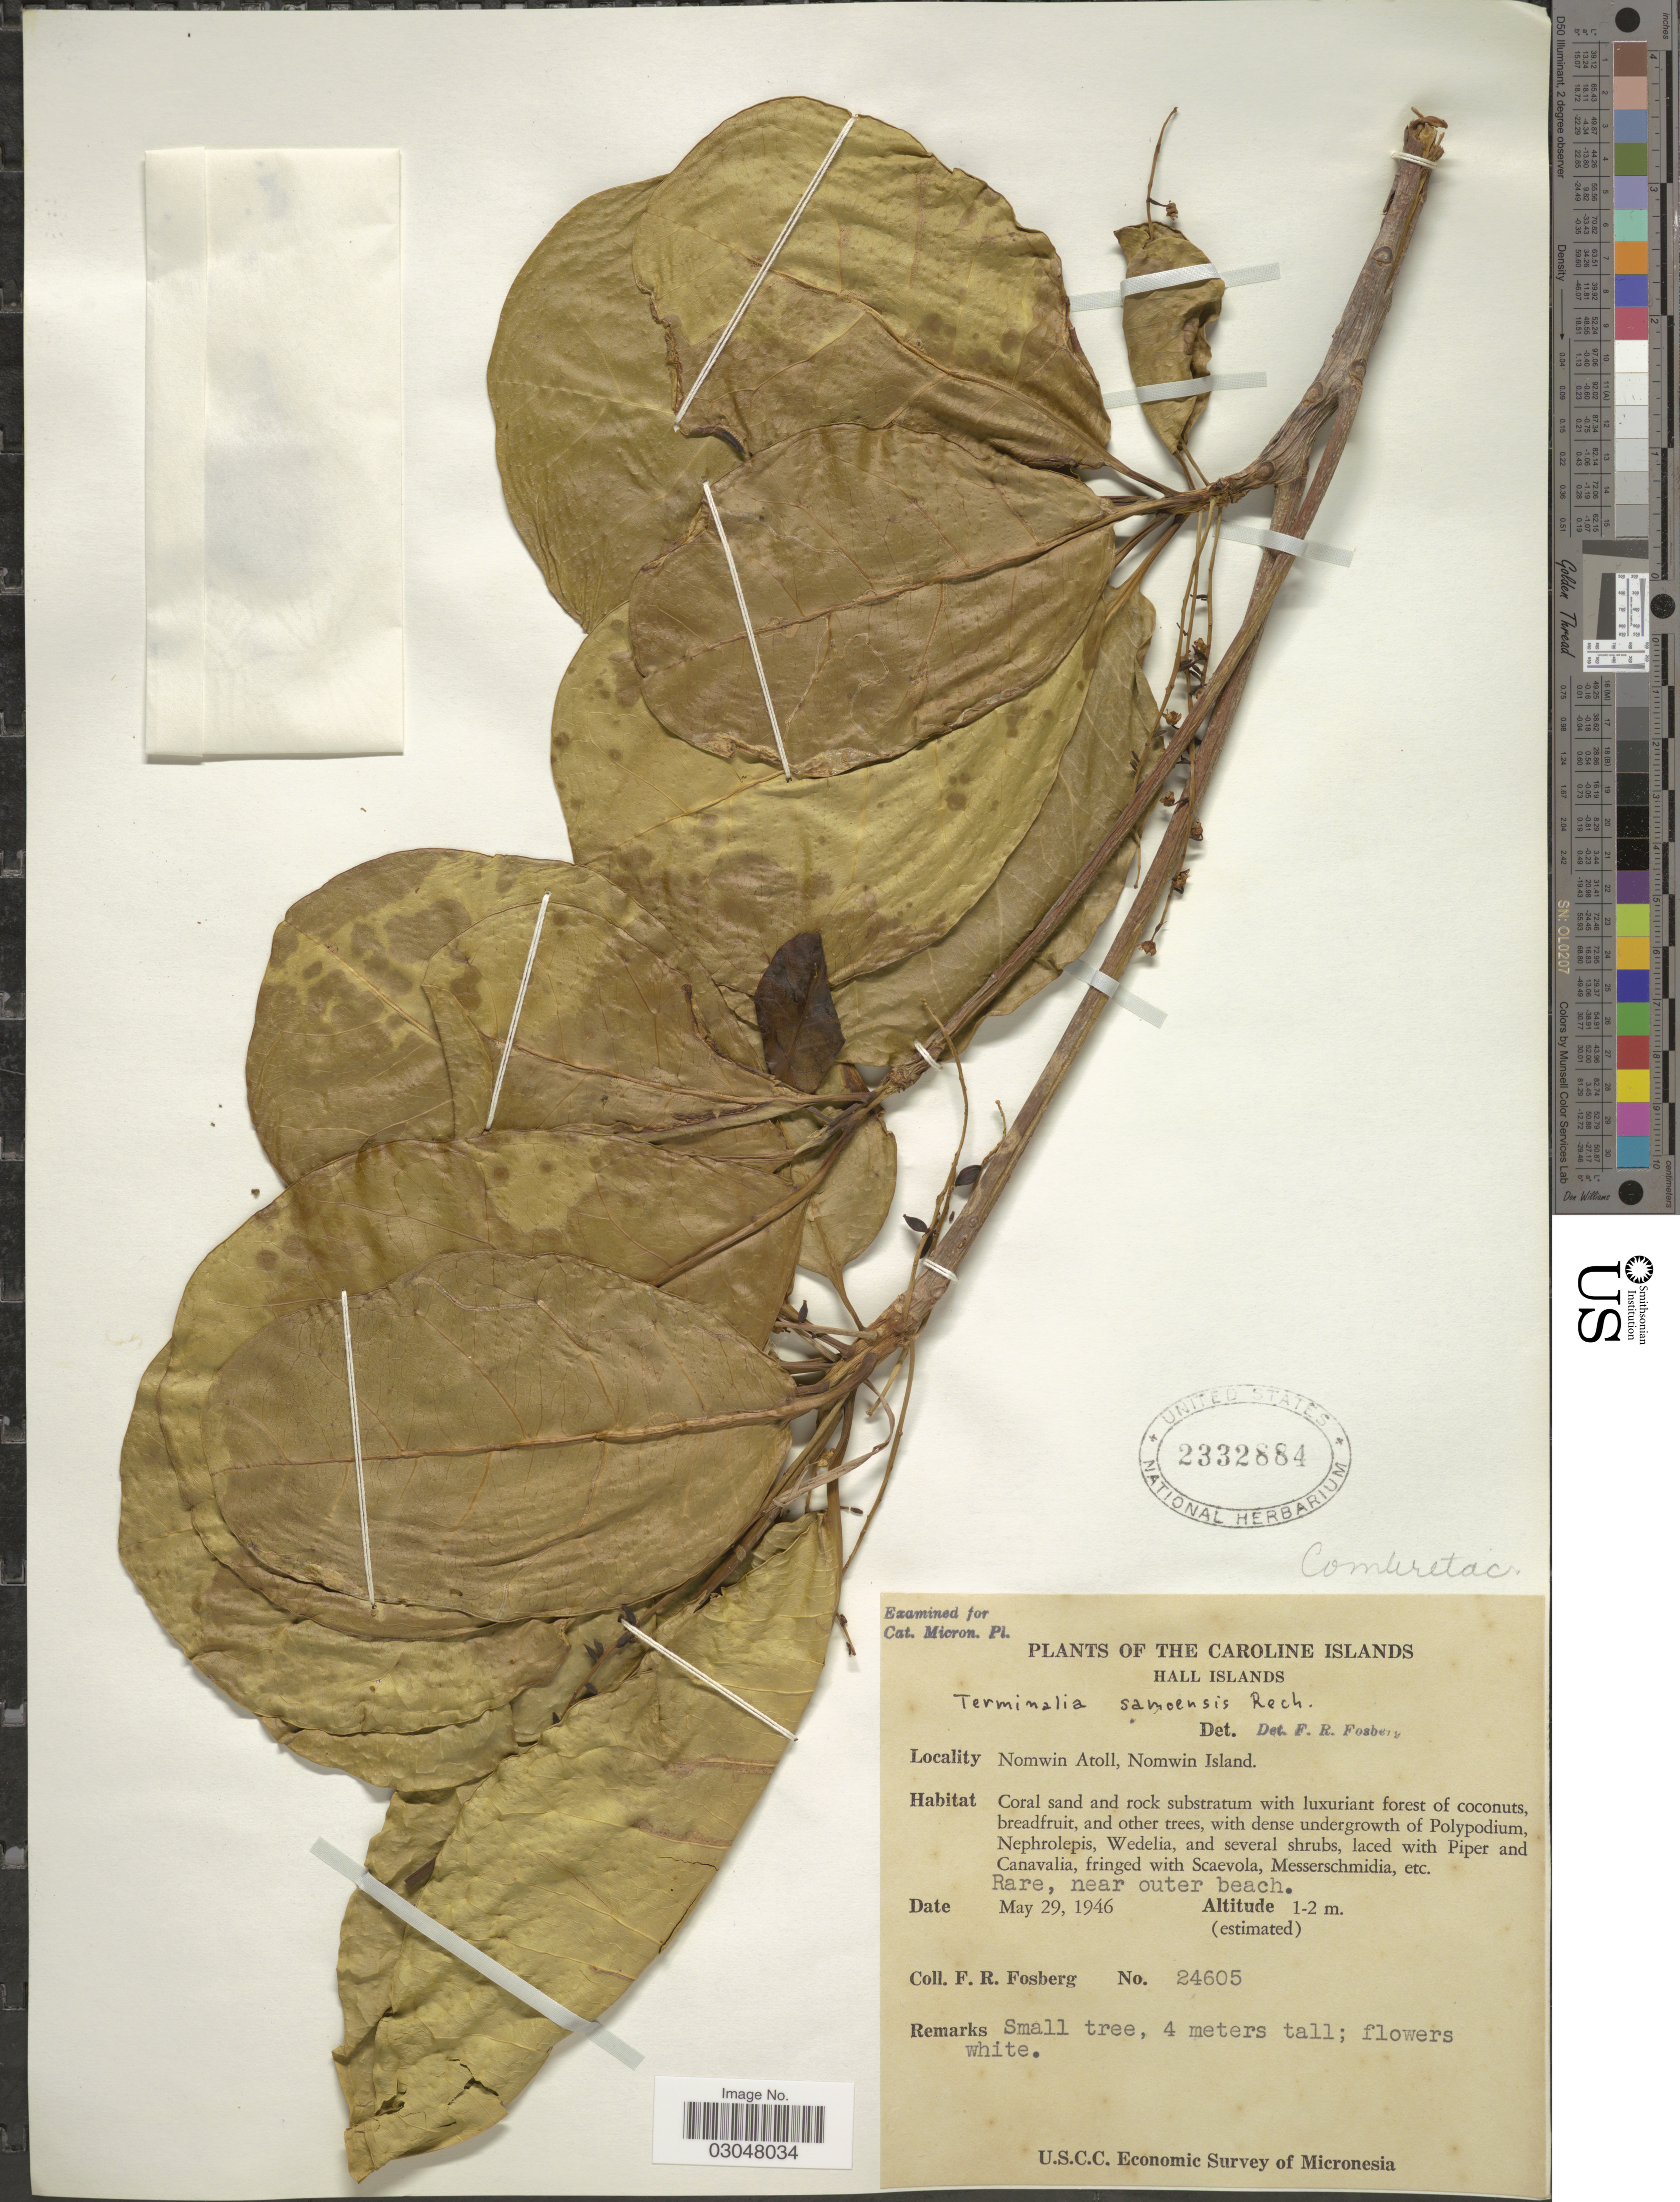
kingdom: Plantae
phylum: Tracheophyta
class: Magnoliopsida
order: Myrtales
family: Combretaceae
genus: Terminalia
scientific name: Terminalia samoensis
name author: Rech.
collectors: F. R. Fosberg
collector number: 24605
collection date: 1946-05-29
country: Micronesia, Federated States of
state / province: Truk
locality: Caroline Islands. Hall Islands. Nomwin Atoll, Nomwin Island.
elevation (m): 1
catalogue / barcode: US 2332884